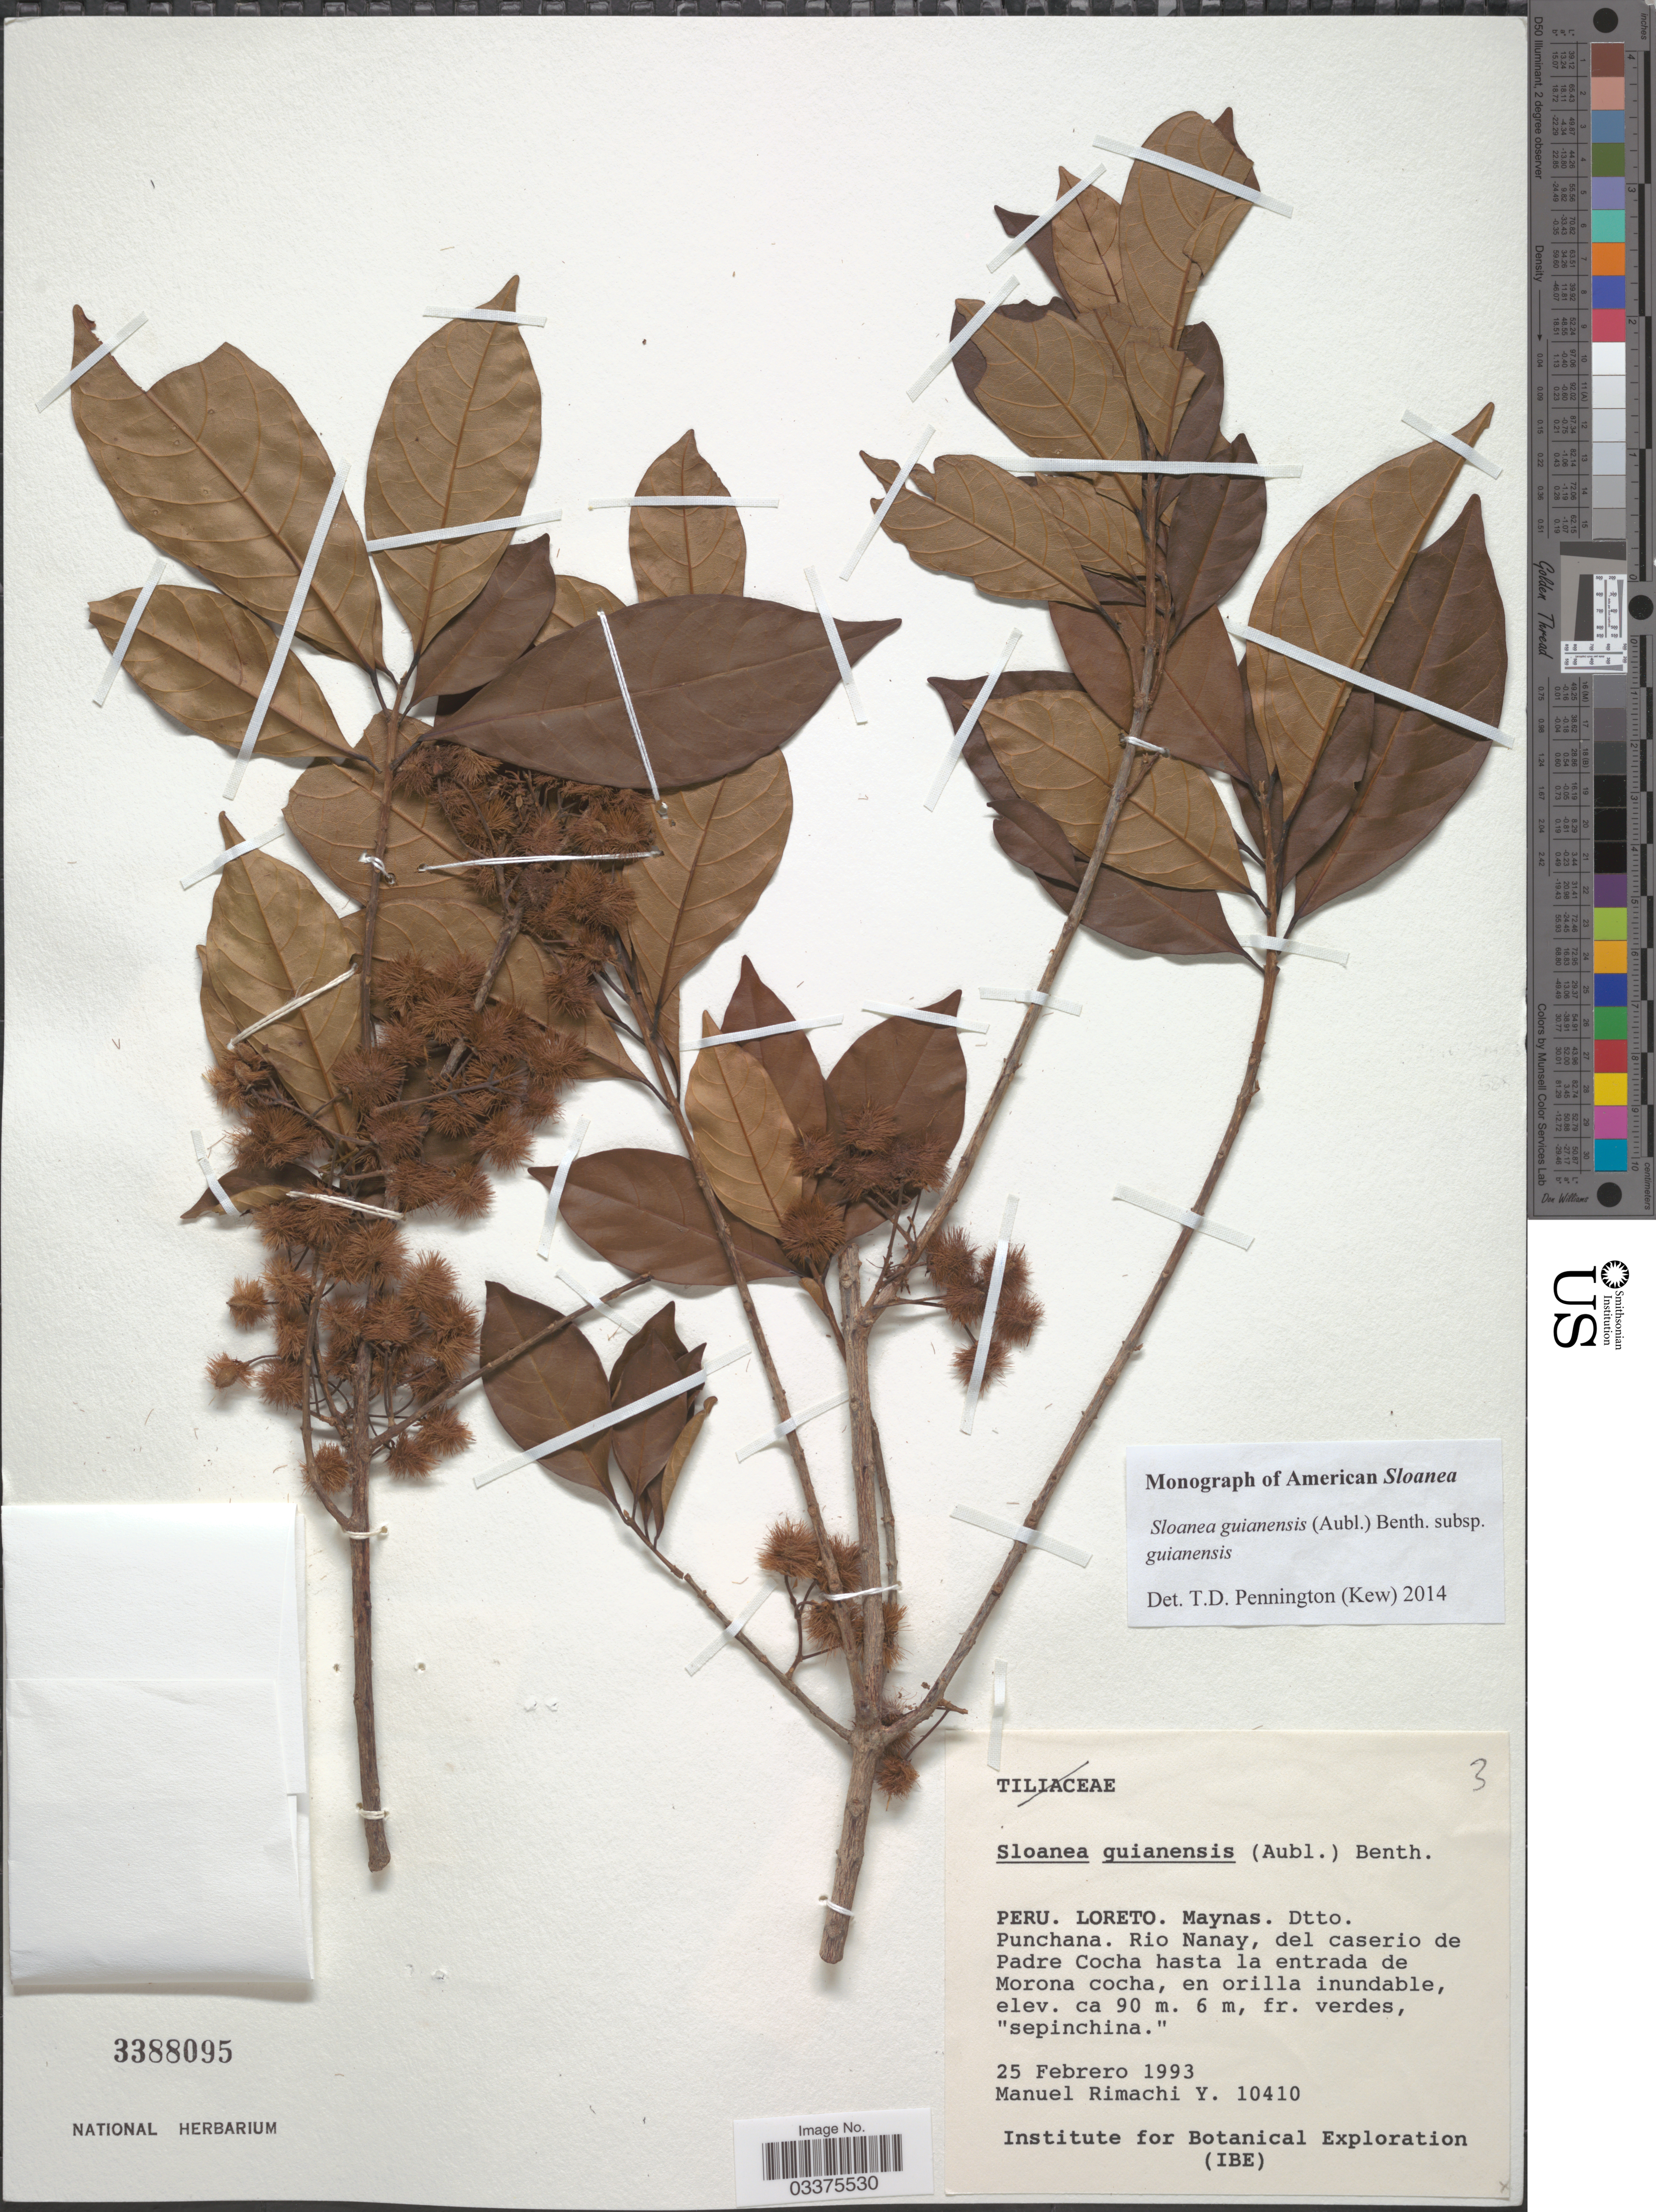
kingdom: Plantae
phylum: Tracheophyta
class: Magnoliopsida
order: Oxalidales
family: Elaeocarpaceae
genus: Sloanea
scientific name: Sloanea guianensis subsp. guianensis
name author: (Aubl.) Benth.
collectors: M. Rimachi Y.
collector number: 10410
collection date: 1993-02-25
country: Peru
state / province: Loreto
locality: Maynas. Dtto. Punchana. Rio Nanay, del caserio de Padre Cocha hasta la entrada de Morona cocha, en orilla inundable.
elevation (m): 90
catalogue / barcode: US 3388095